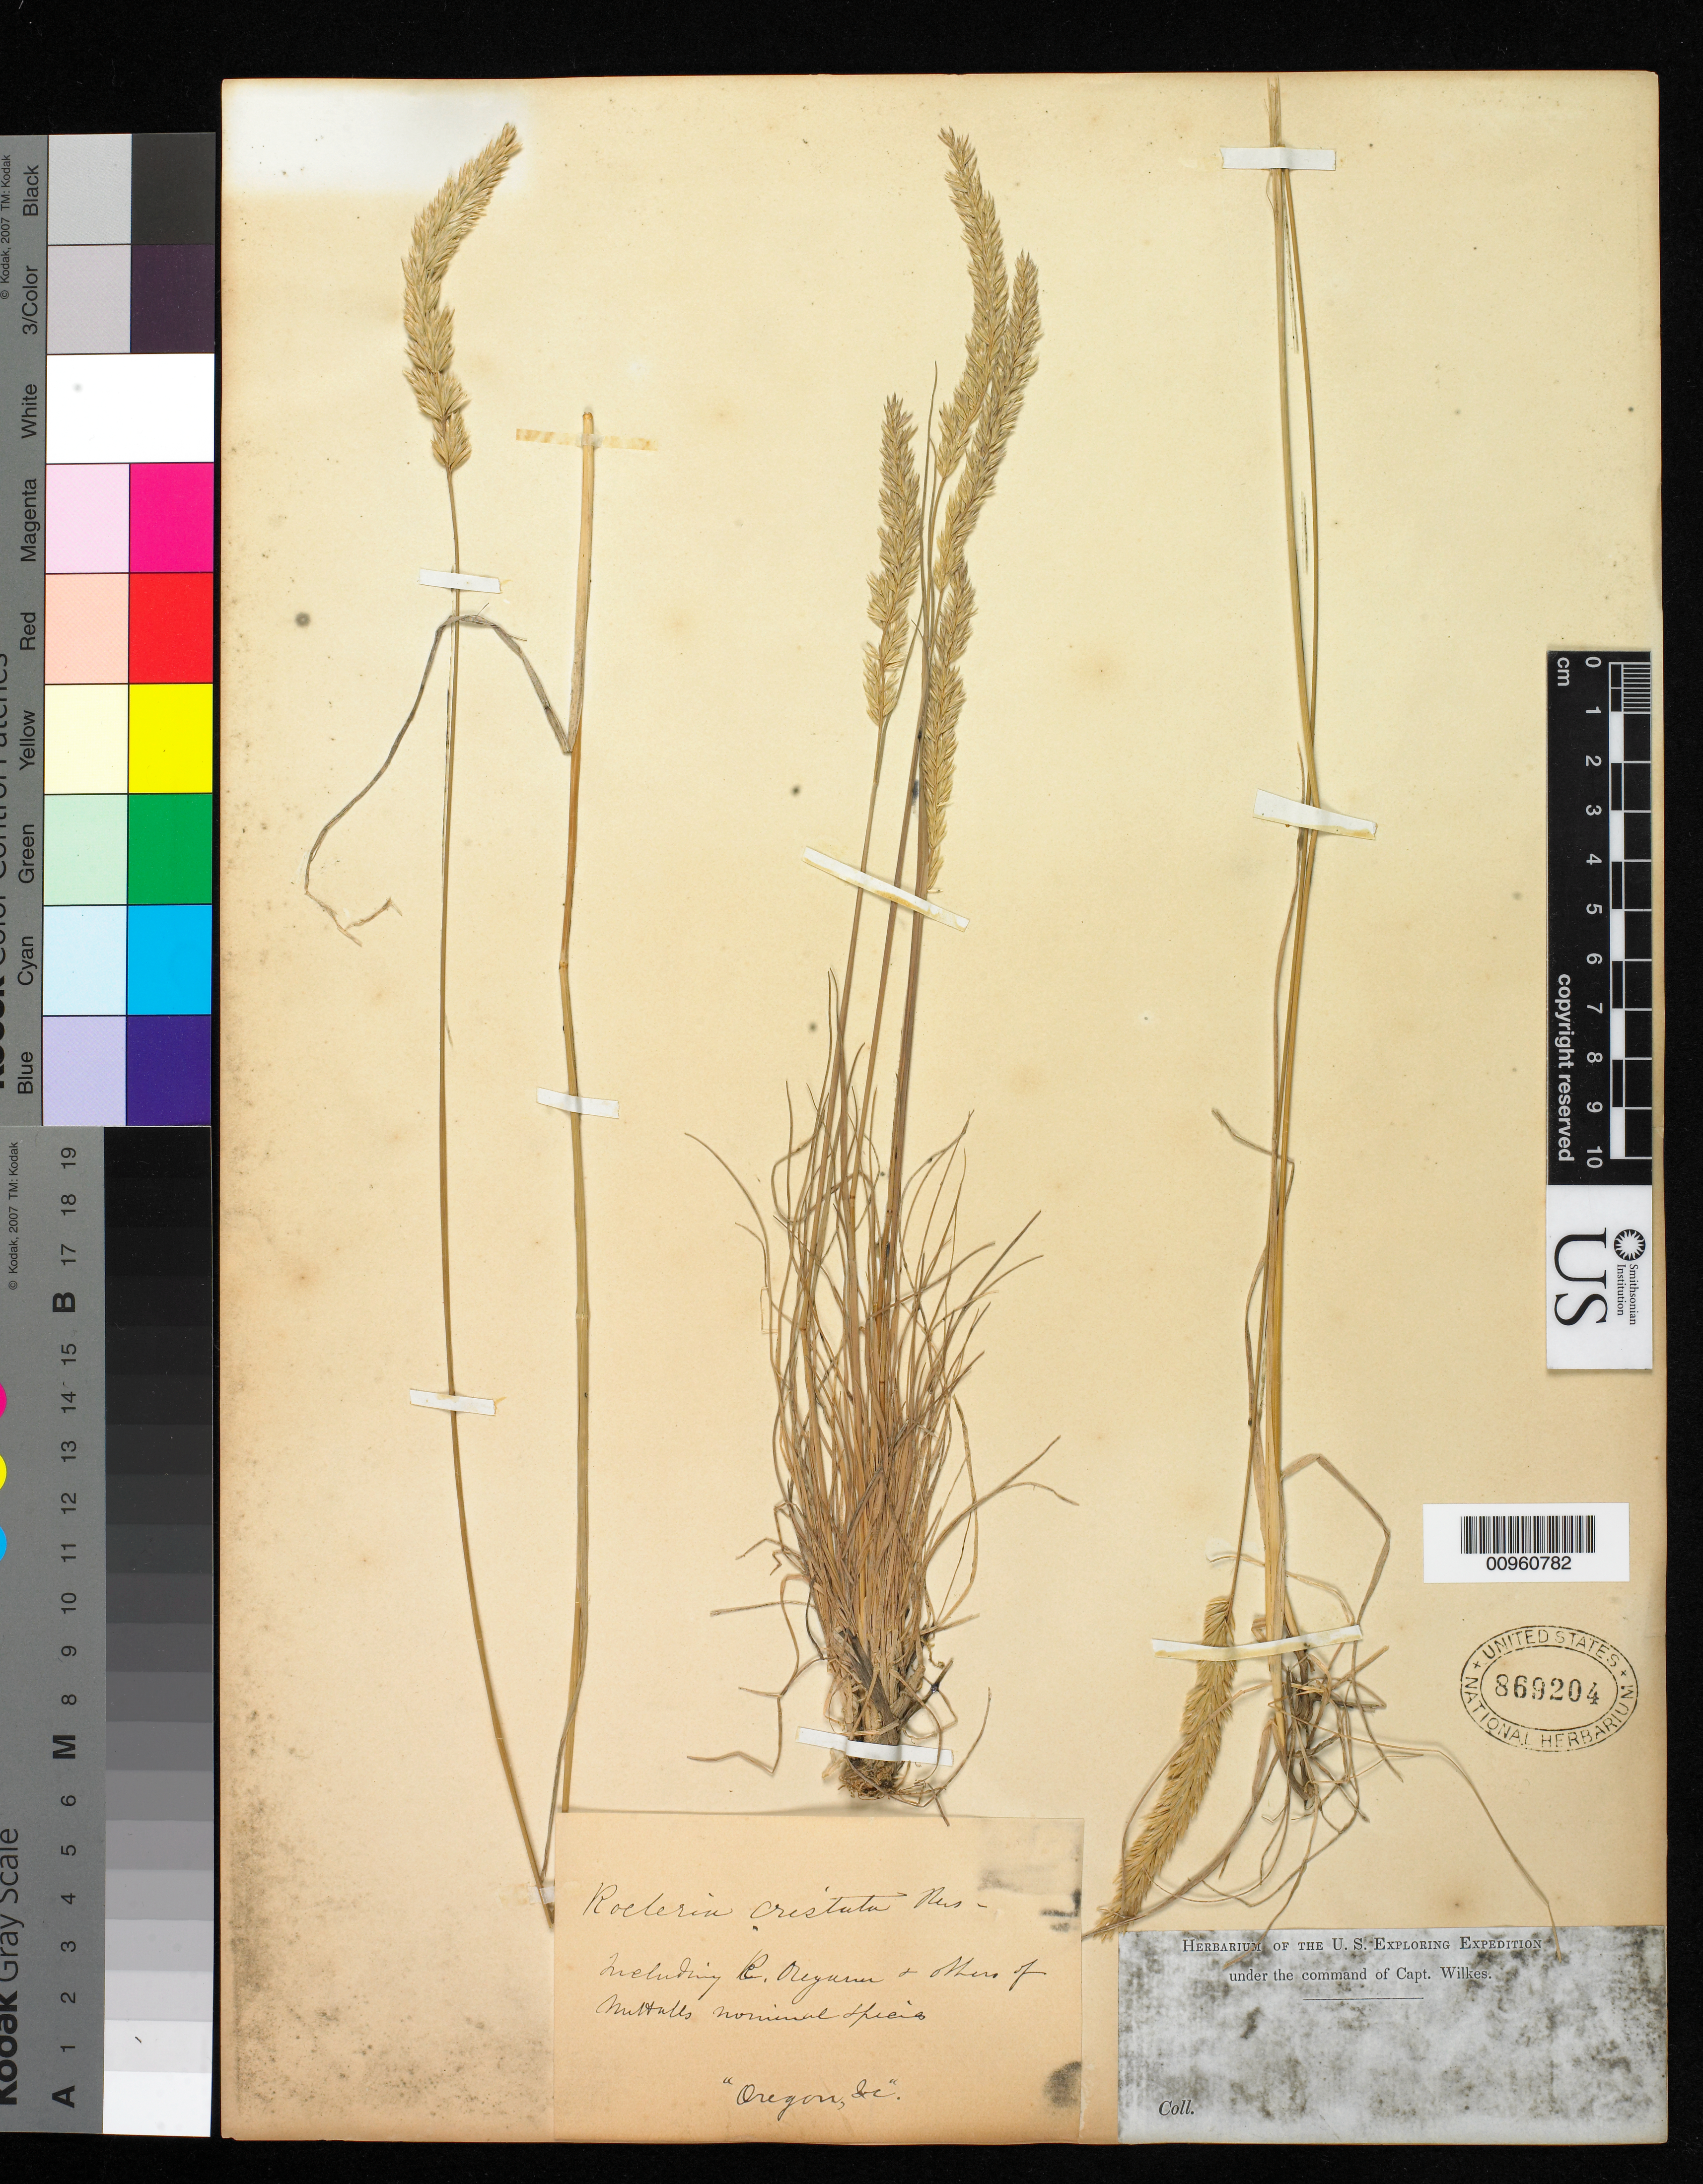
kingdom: Plantae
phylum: Tracheophyta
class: Liliopsida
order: Poales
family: Poaceae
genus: Koeleria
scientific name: Koeleria cristata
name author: (L.) Pers.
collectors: Wilkes Explor. Exped.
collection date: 1838/1842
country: United States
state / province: Oregon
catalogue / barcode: US 869204